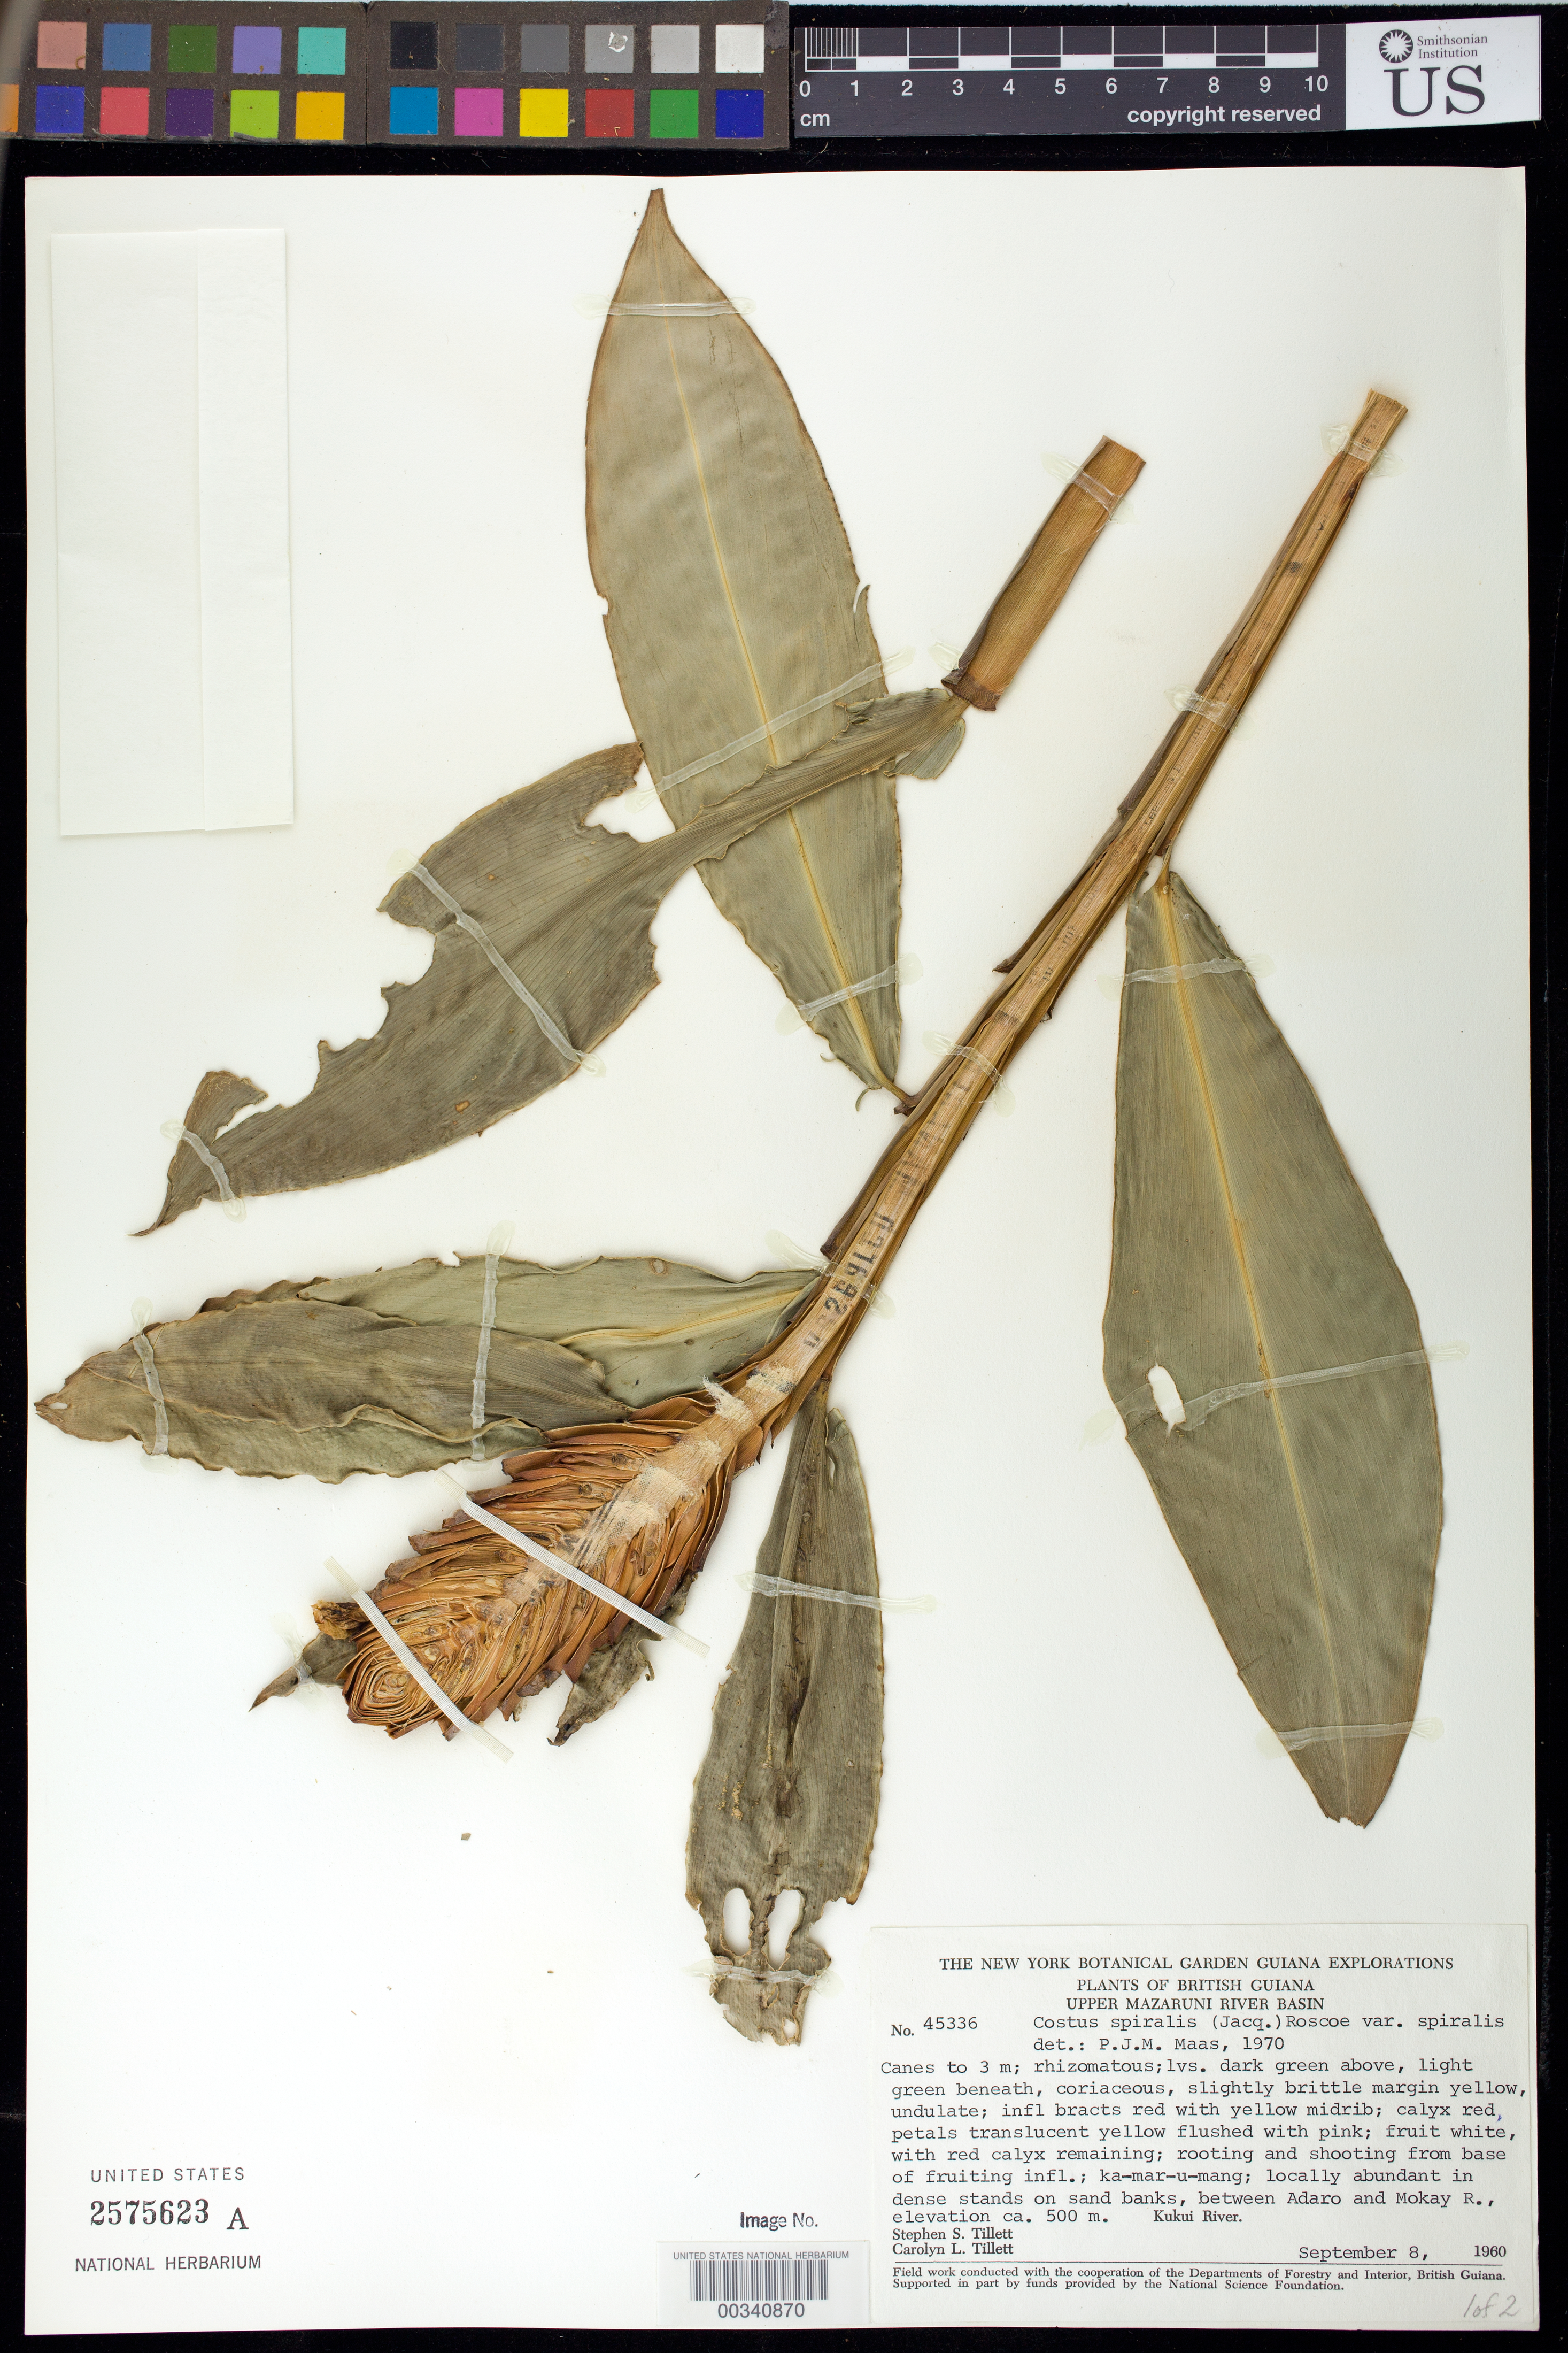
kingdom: Plantae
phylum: Tracheophyta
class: Liliopsida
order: Zingiberales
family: Costaceae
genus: Costus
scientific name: Costus spiralis var. spiralis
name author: (Jacq.) Roscoe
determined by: Maas, Paul J. M.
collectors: S. S. Tillett & C. L. Tillett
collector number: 45336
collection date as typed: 08 Sep 1960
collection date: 1960-09-08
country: Guyana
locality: Plants of british guiana, upper mazaruni river basin, locally abundant in dense stands on sand banks, between adaro and mokay r.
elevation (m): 500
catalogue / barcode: US 2575623A